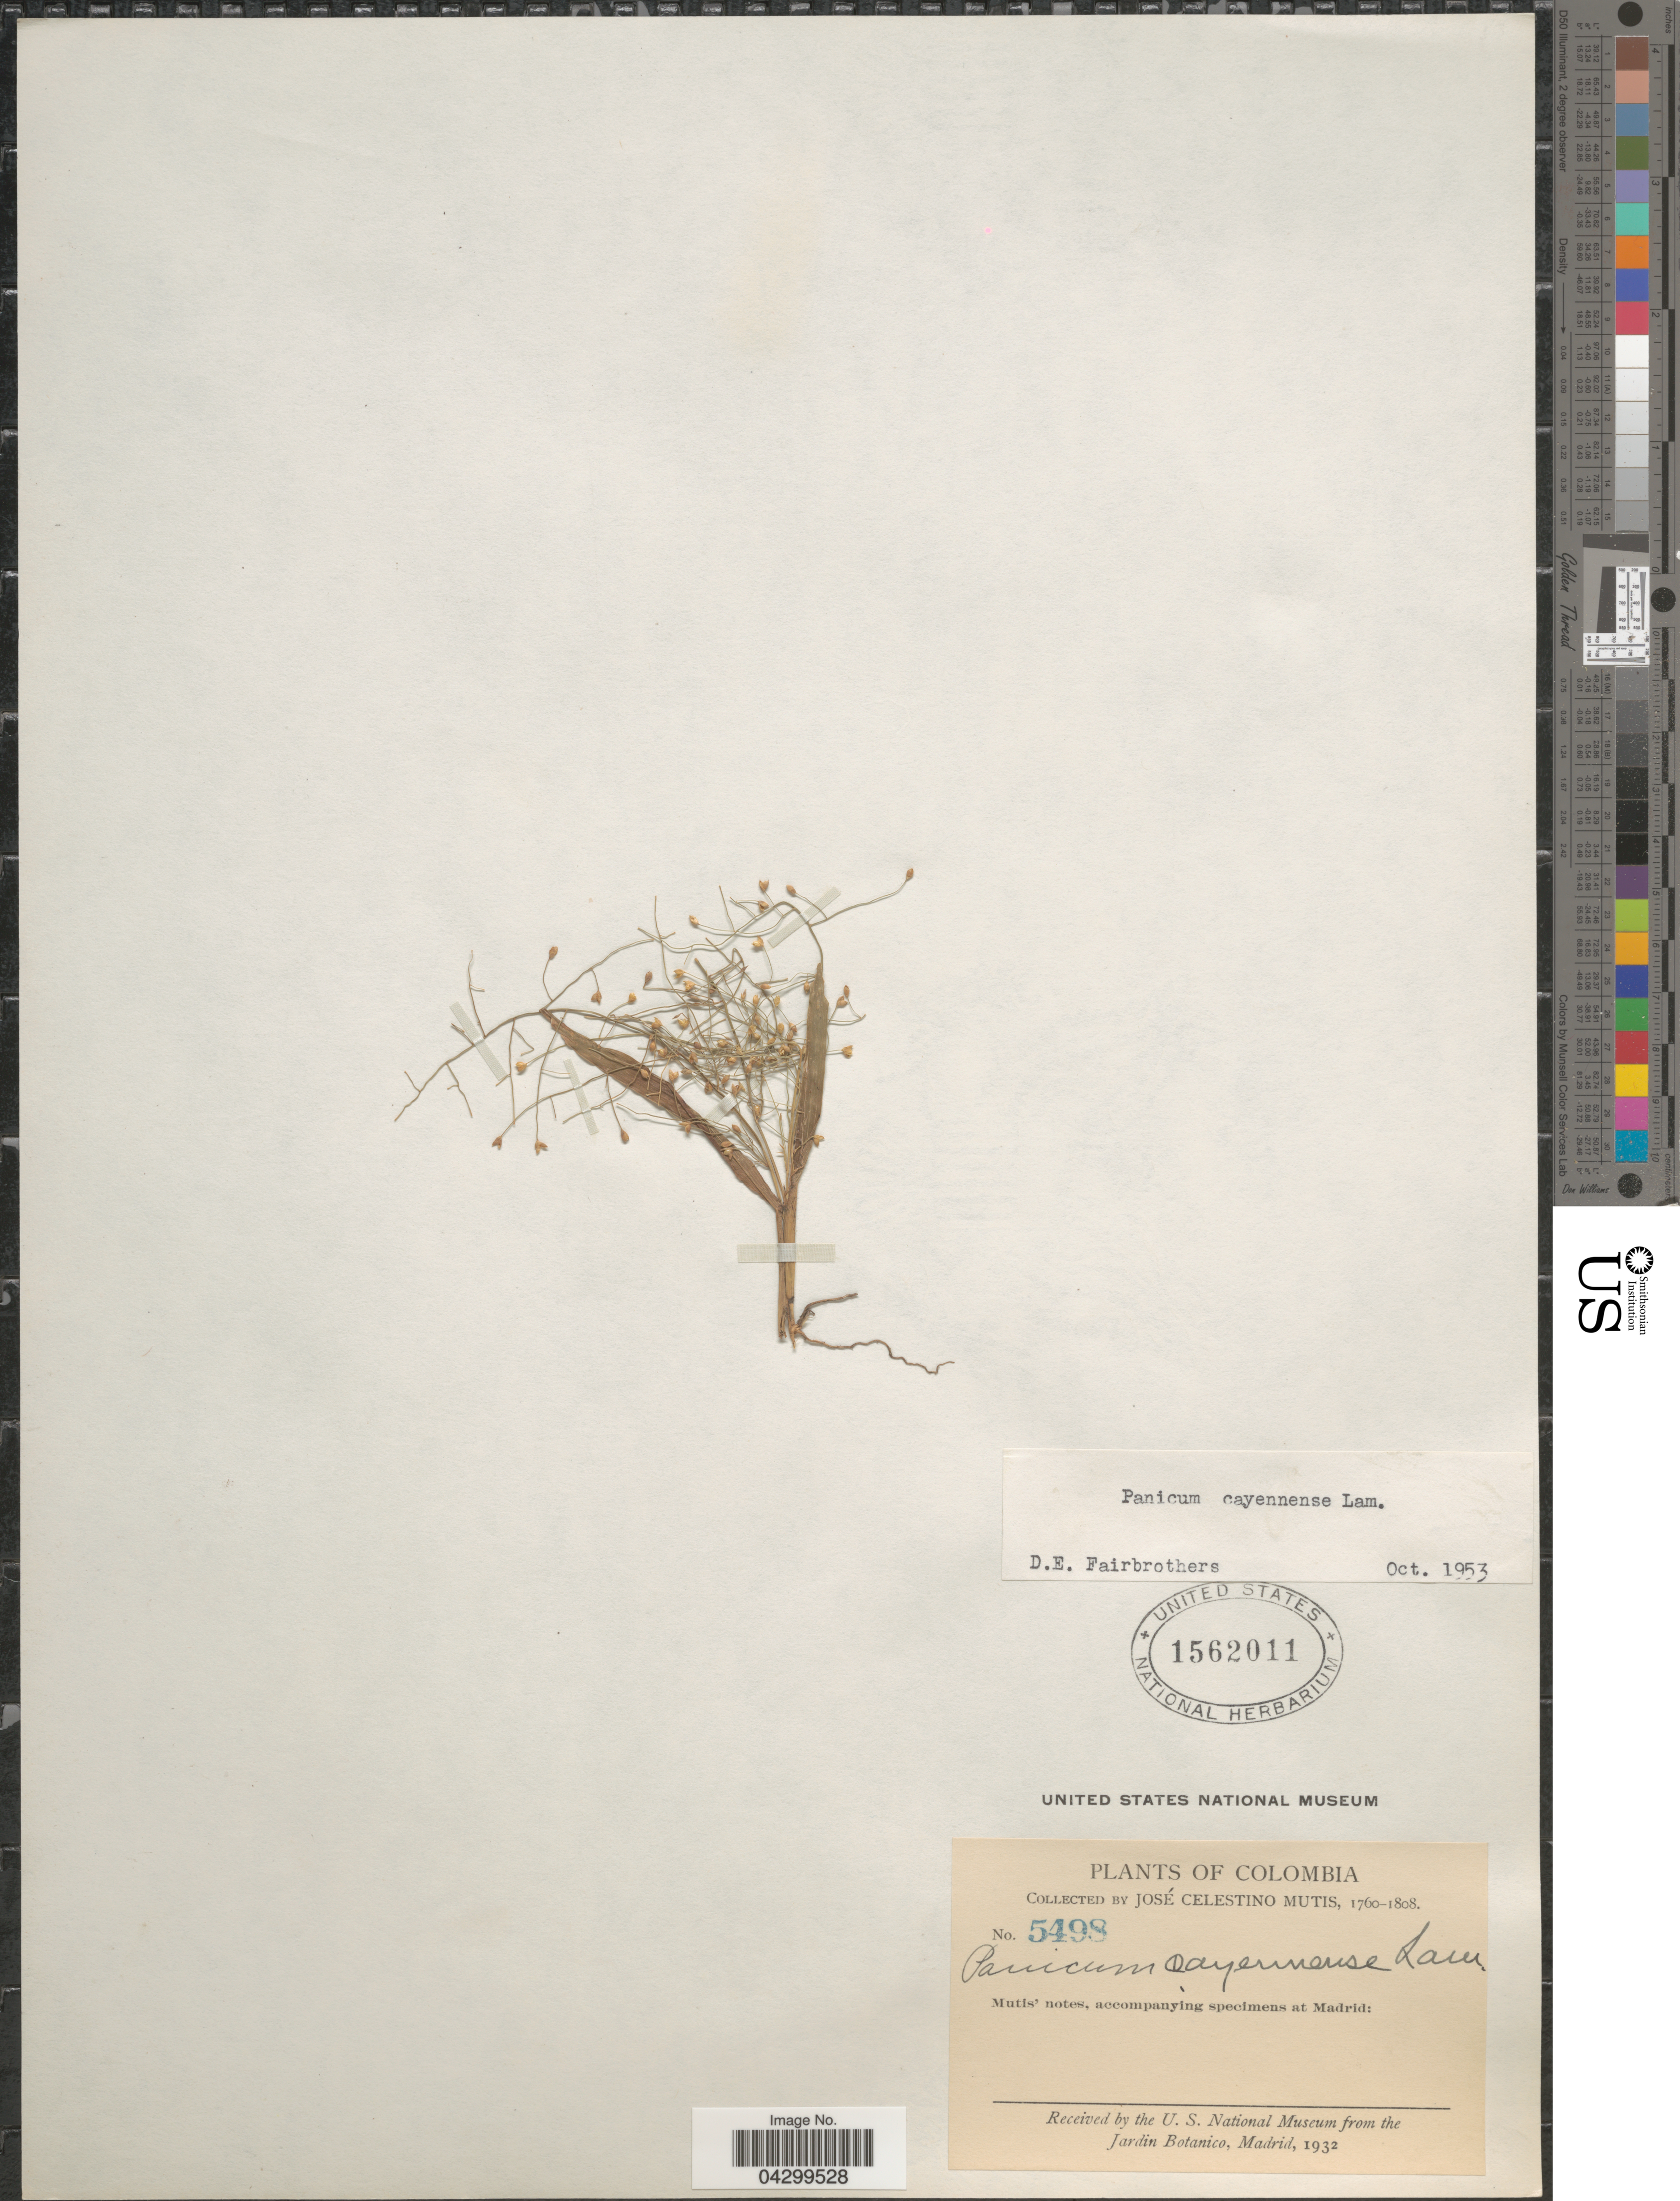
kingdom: Plantae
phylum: Tracheophyta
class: Liliopsida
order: Poales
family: Poaceae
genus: Panicum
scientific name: Panicum cayennense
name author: Lam.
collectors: J. C. B. Mutis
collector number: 5498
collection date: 1760/1808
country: Colombia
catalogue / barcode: US 1562011